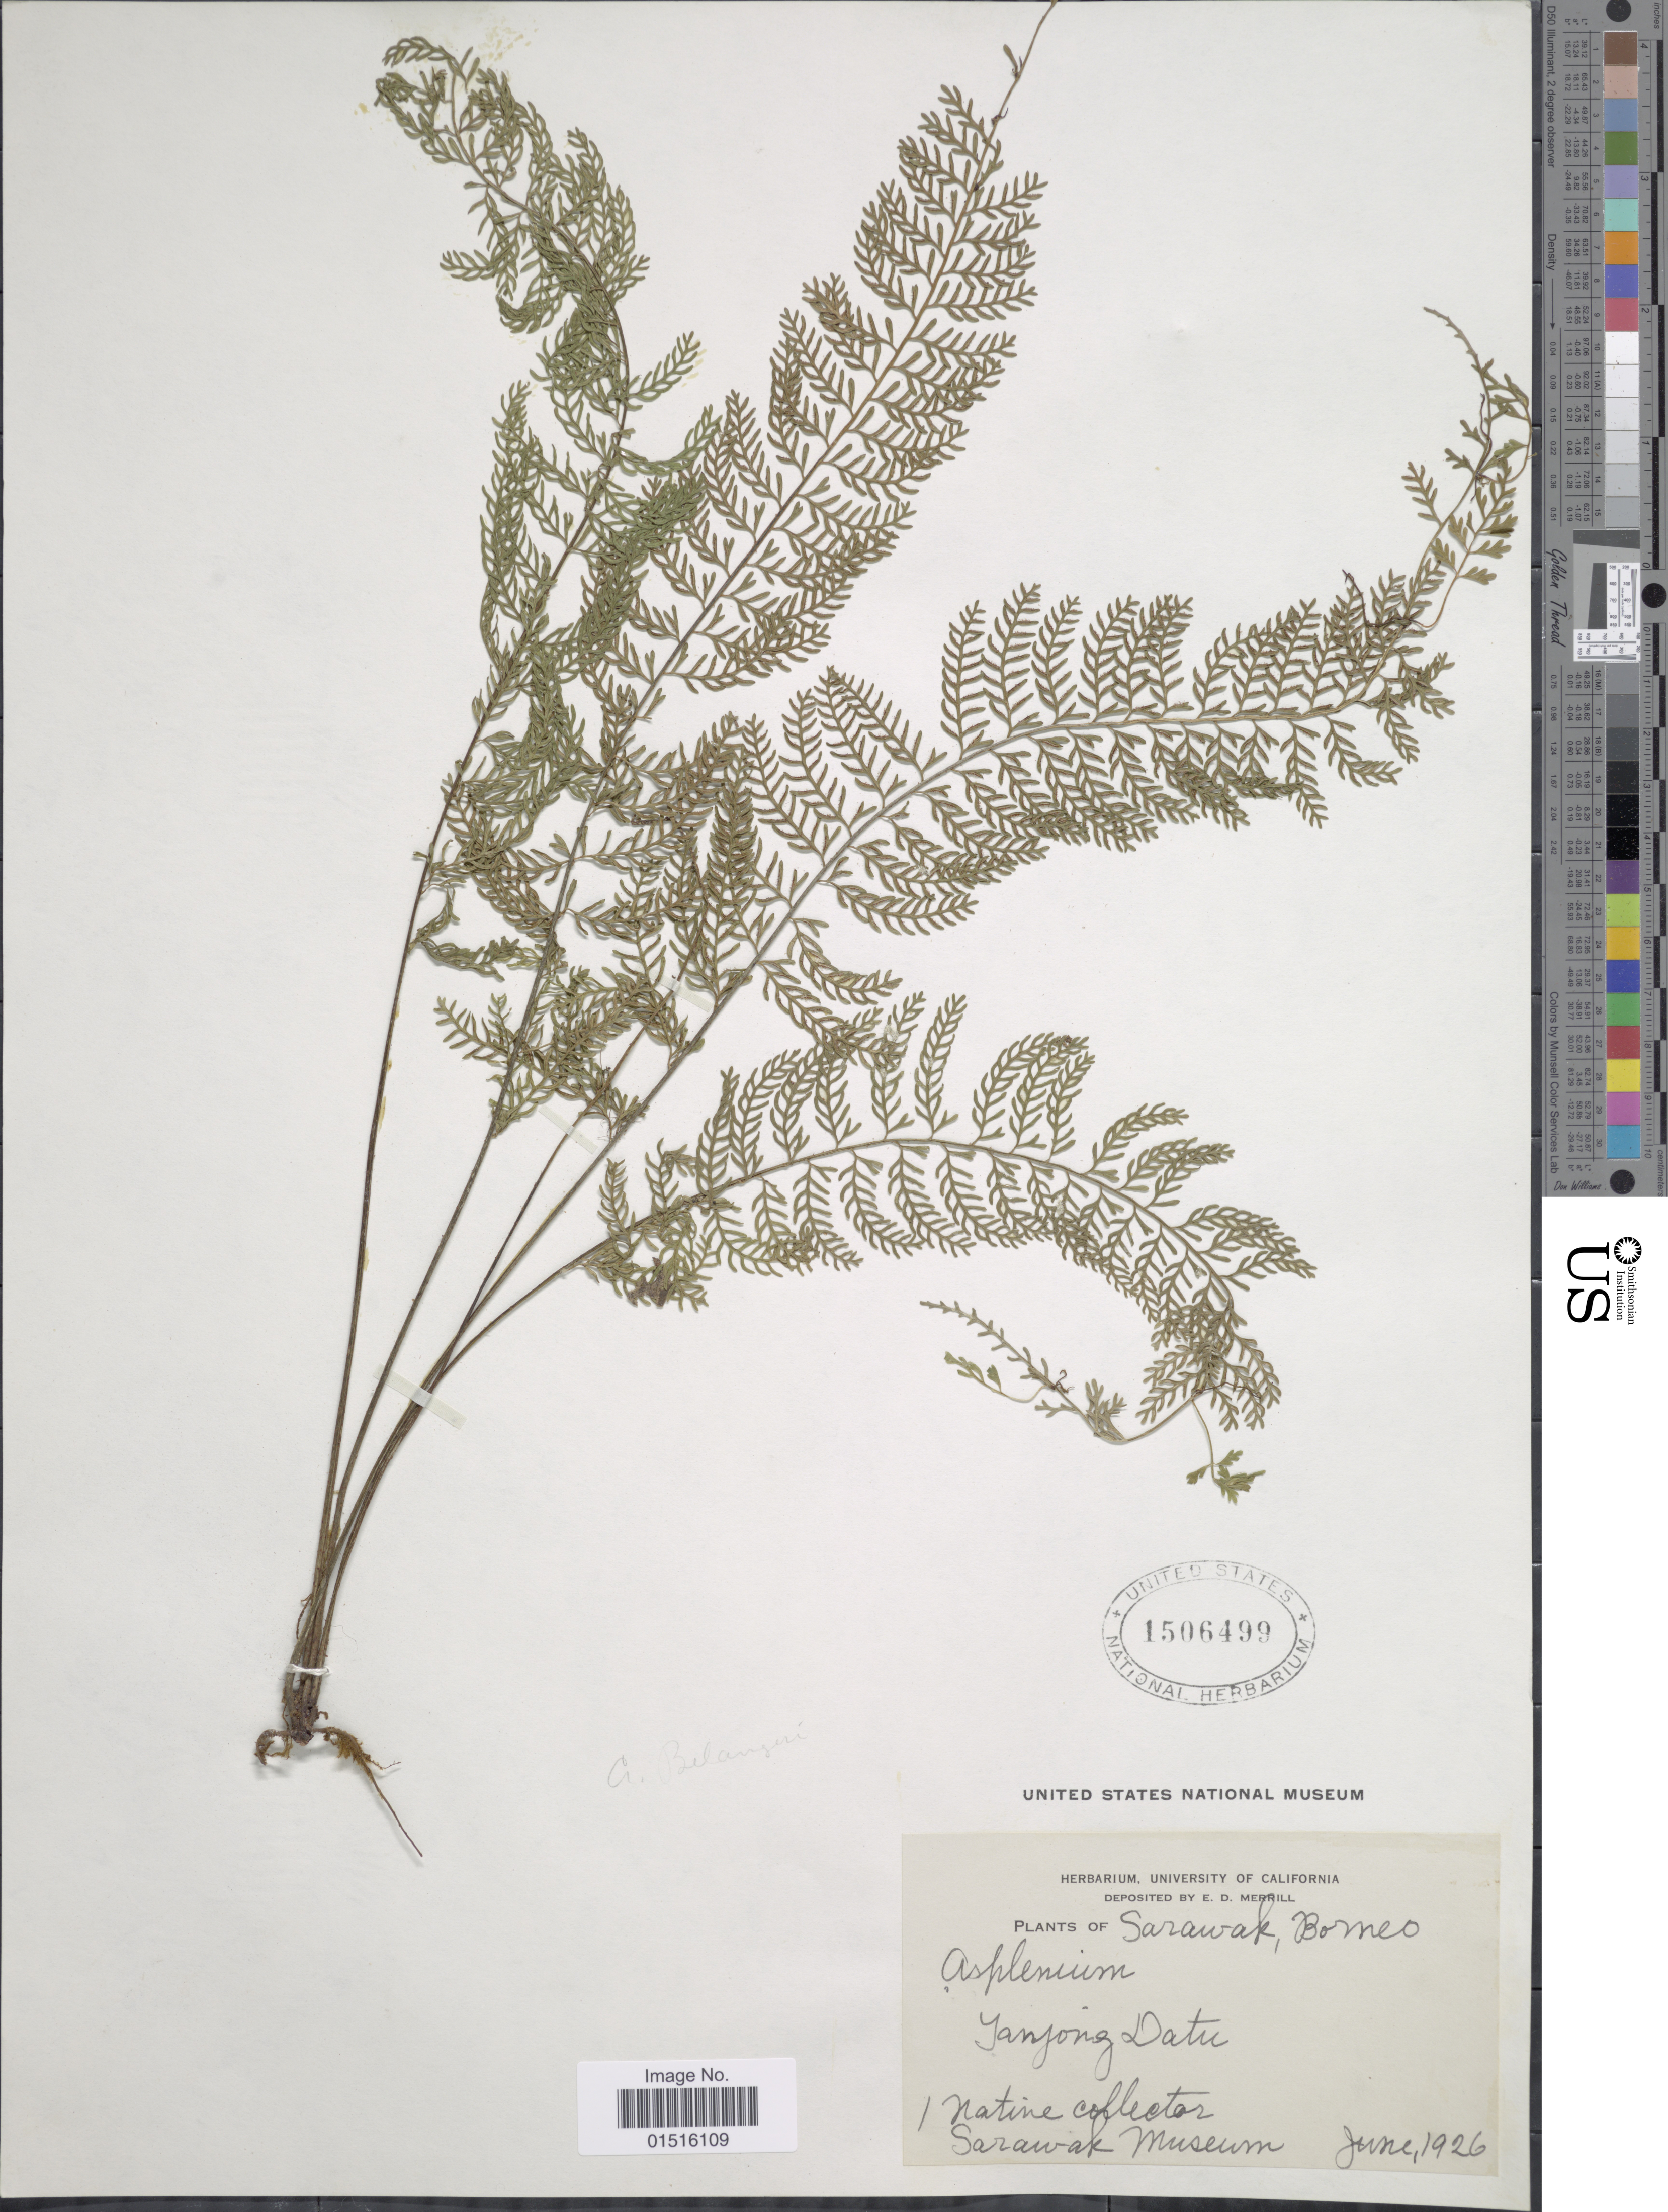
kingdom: Plantae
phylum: Tracheophyta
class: Polypodiopsida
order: Polypodiales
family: Aspleniaceae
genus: Asplenium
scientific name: Asplenium belangeri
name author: Bory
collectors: Native collector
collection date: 1926-06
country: Malaysia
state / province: Sarawak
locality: Sarawak, Borneo, Yanjong [interpreted] Datu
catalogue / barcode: US 1506499